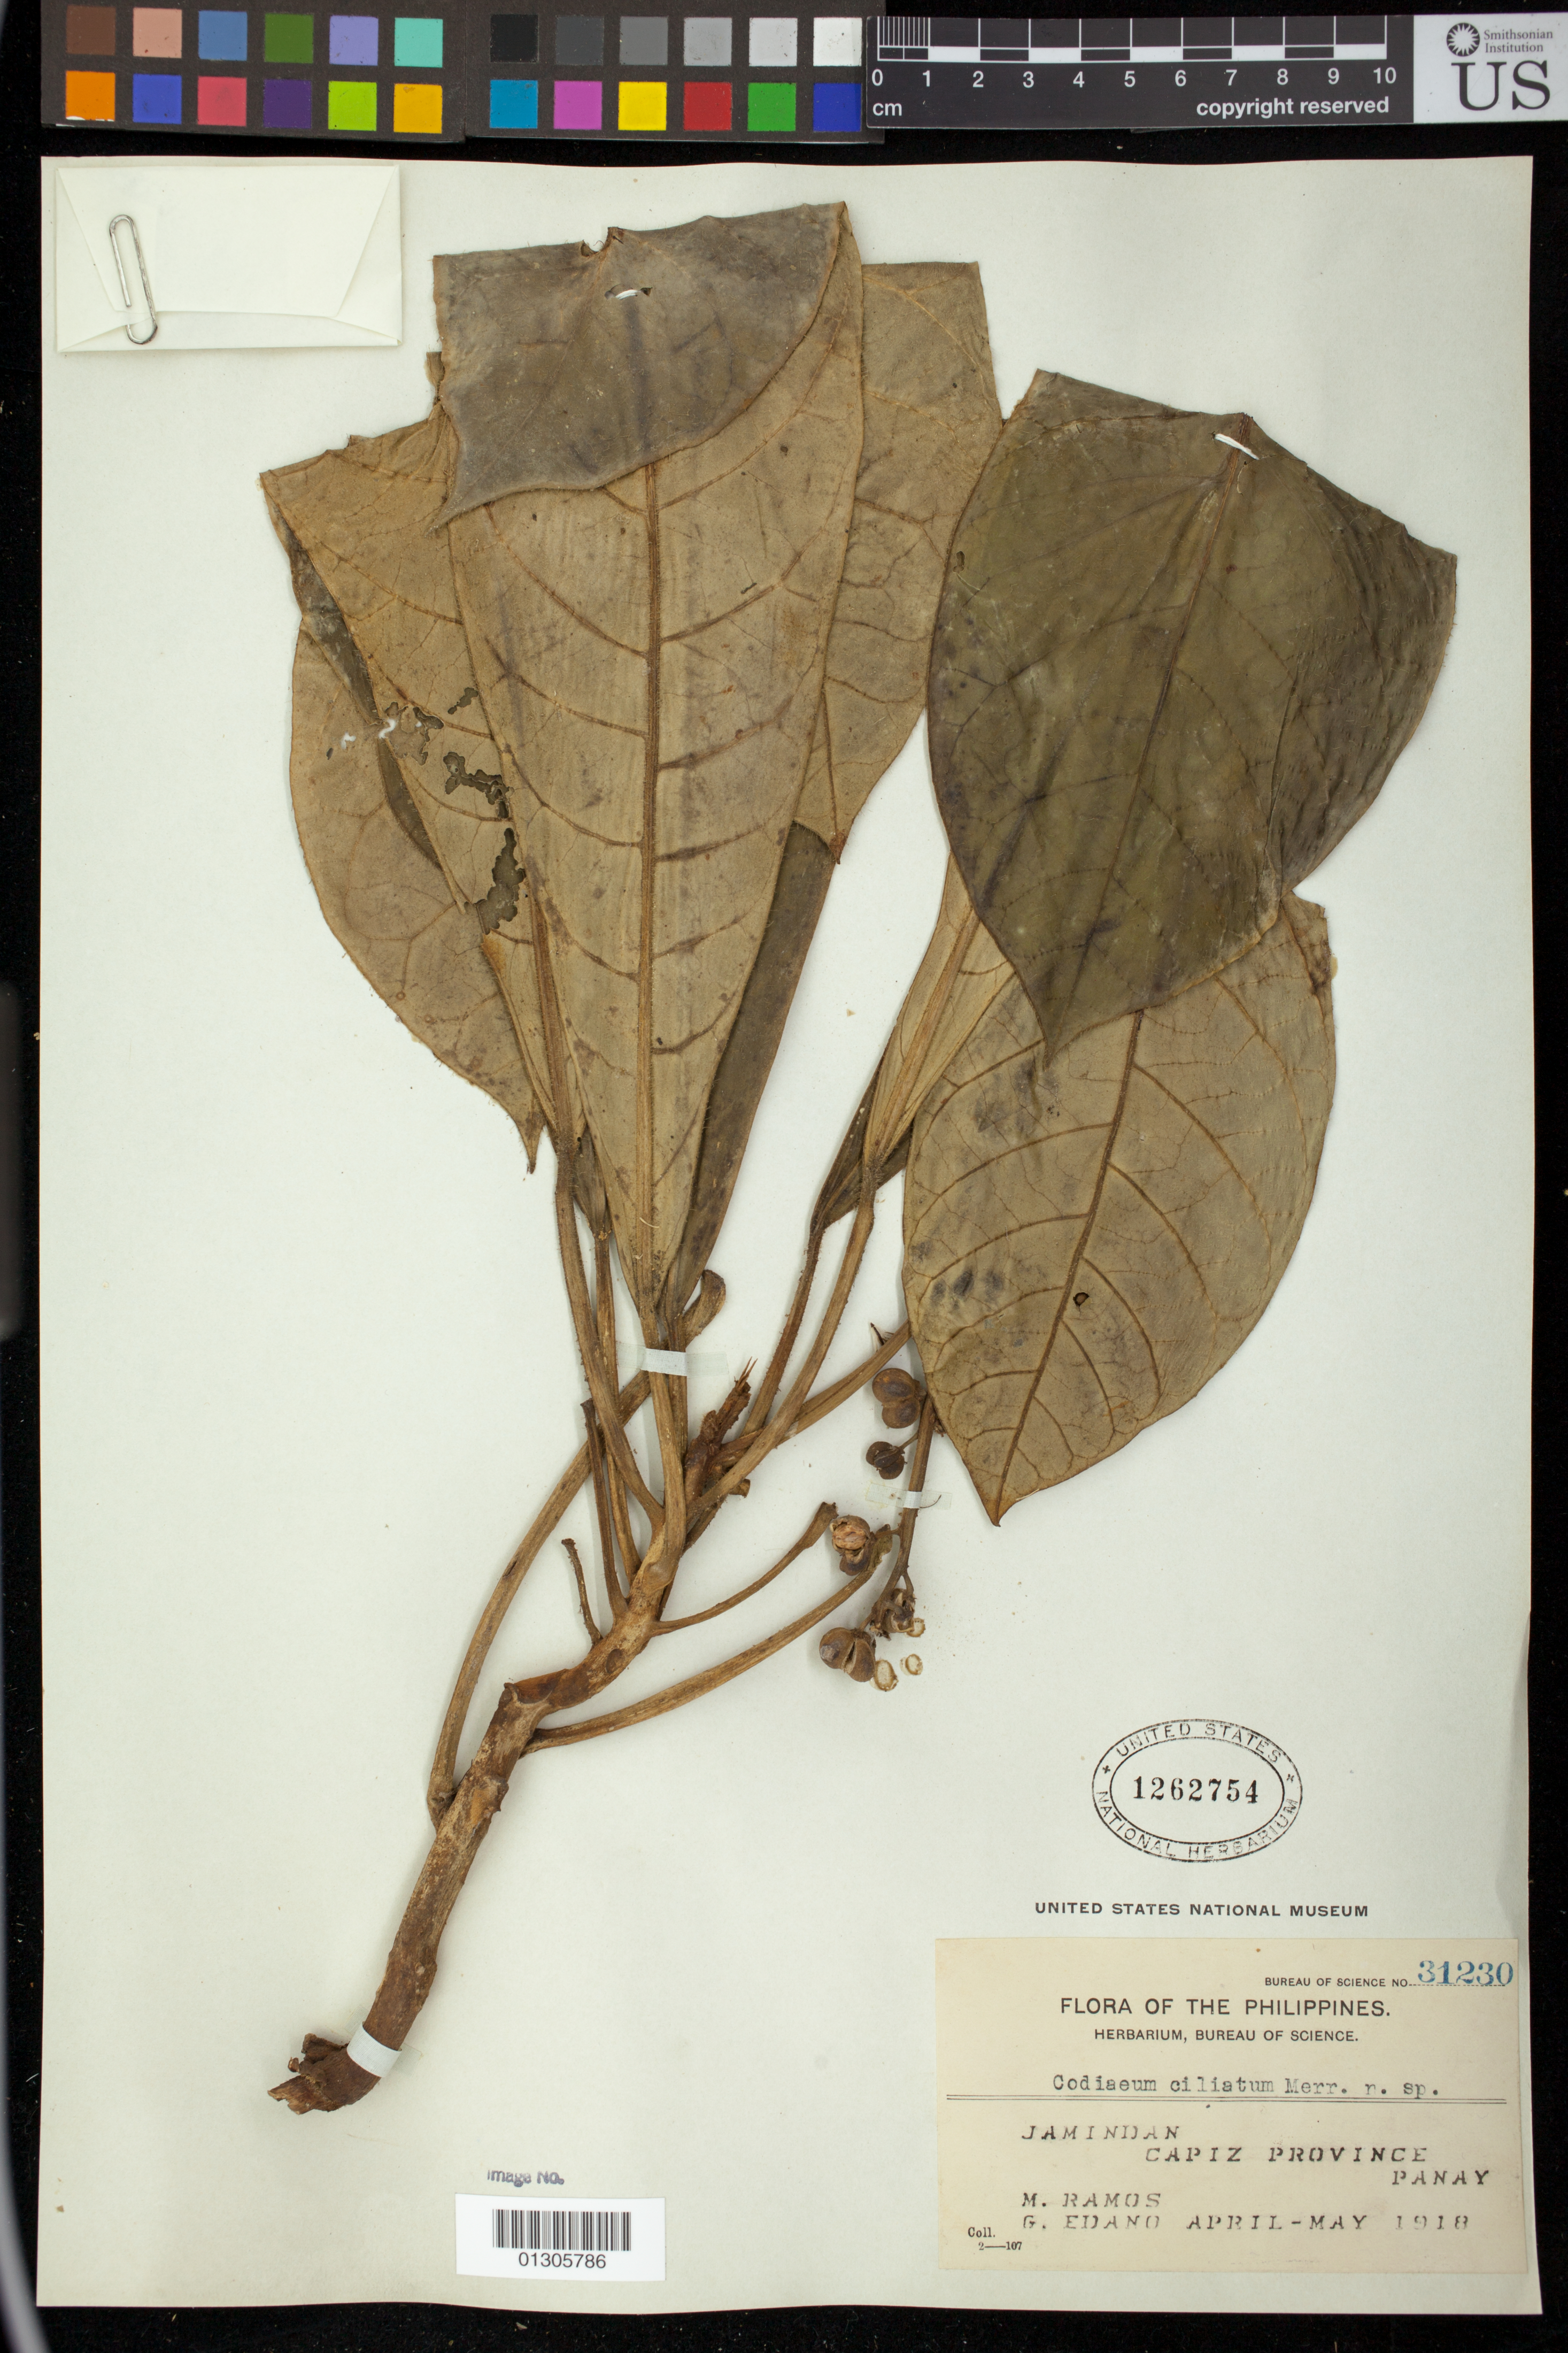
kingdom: Plantae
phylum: Tracheophyta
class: Magnoliopsida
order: Malpighiales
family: Euphorbiaceae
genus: Codiaeum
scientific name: Codiaeum ciliatum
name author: Merr.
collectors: M. Ramos & G. E. Edaño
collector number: Bur. Sci. 31230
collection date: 1918-04/1918-05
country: Philippines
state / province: Western Visayas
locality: Jamindan, Capiz Province, Panay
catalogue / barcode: US 1262754